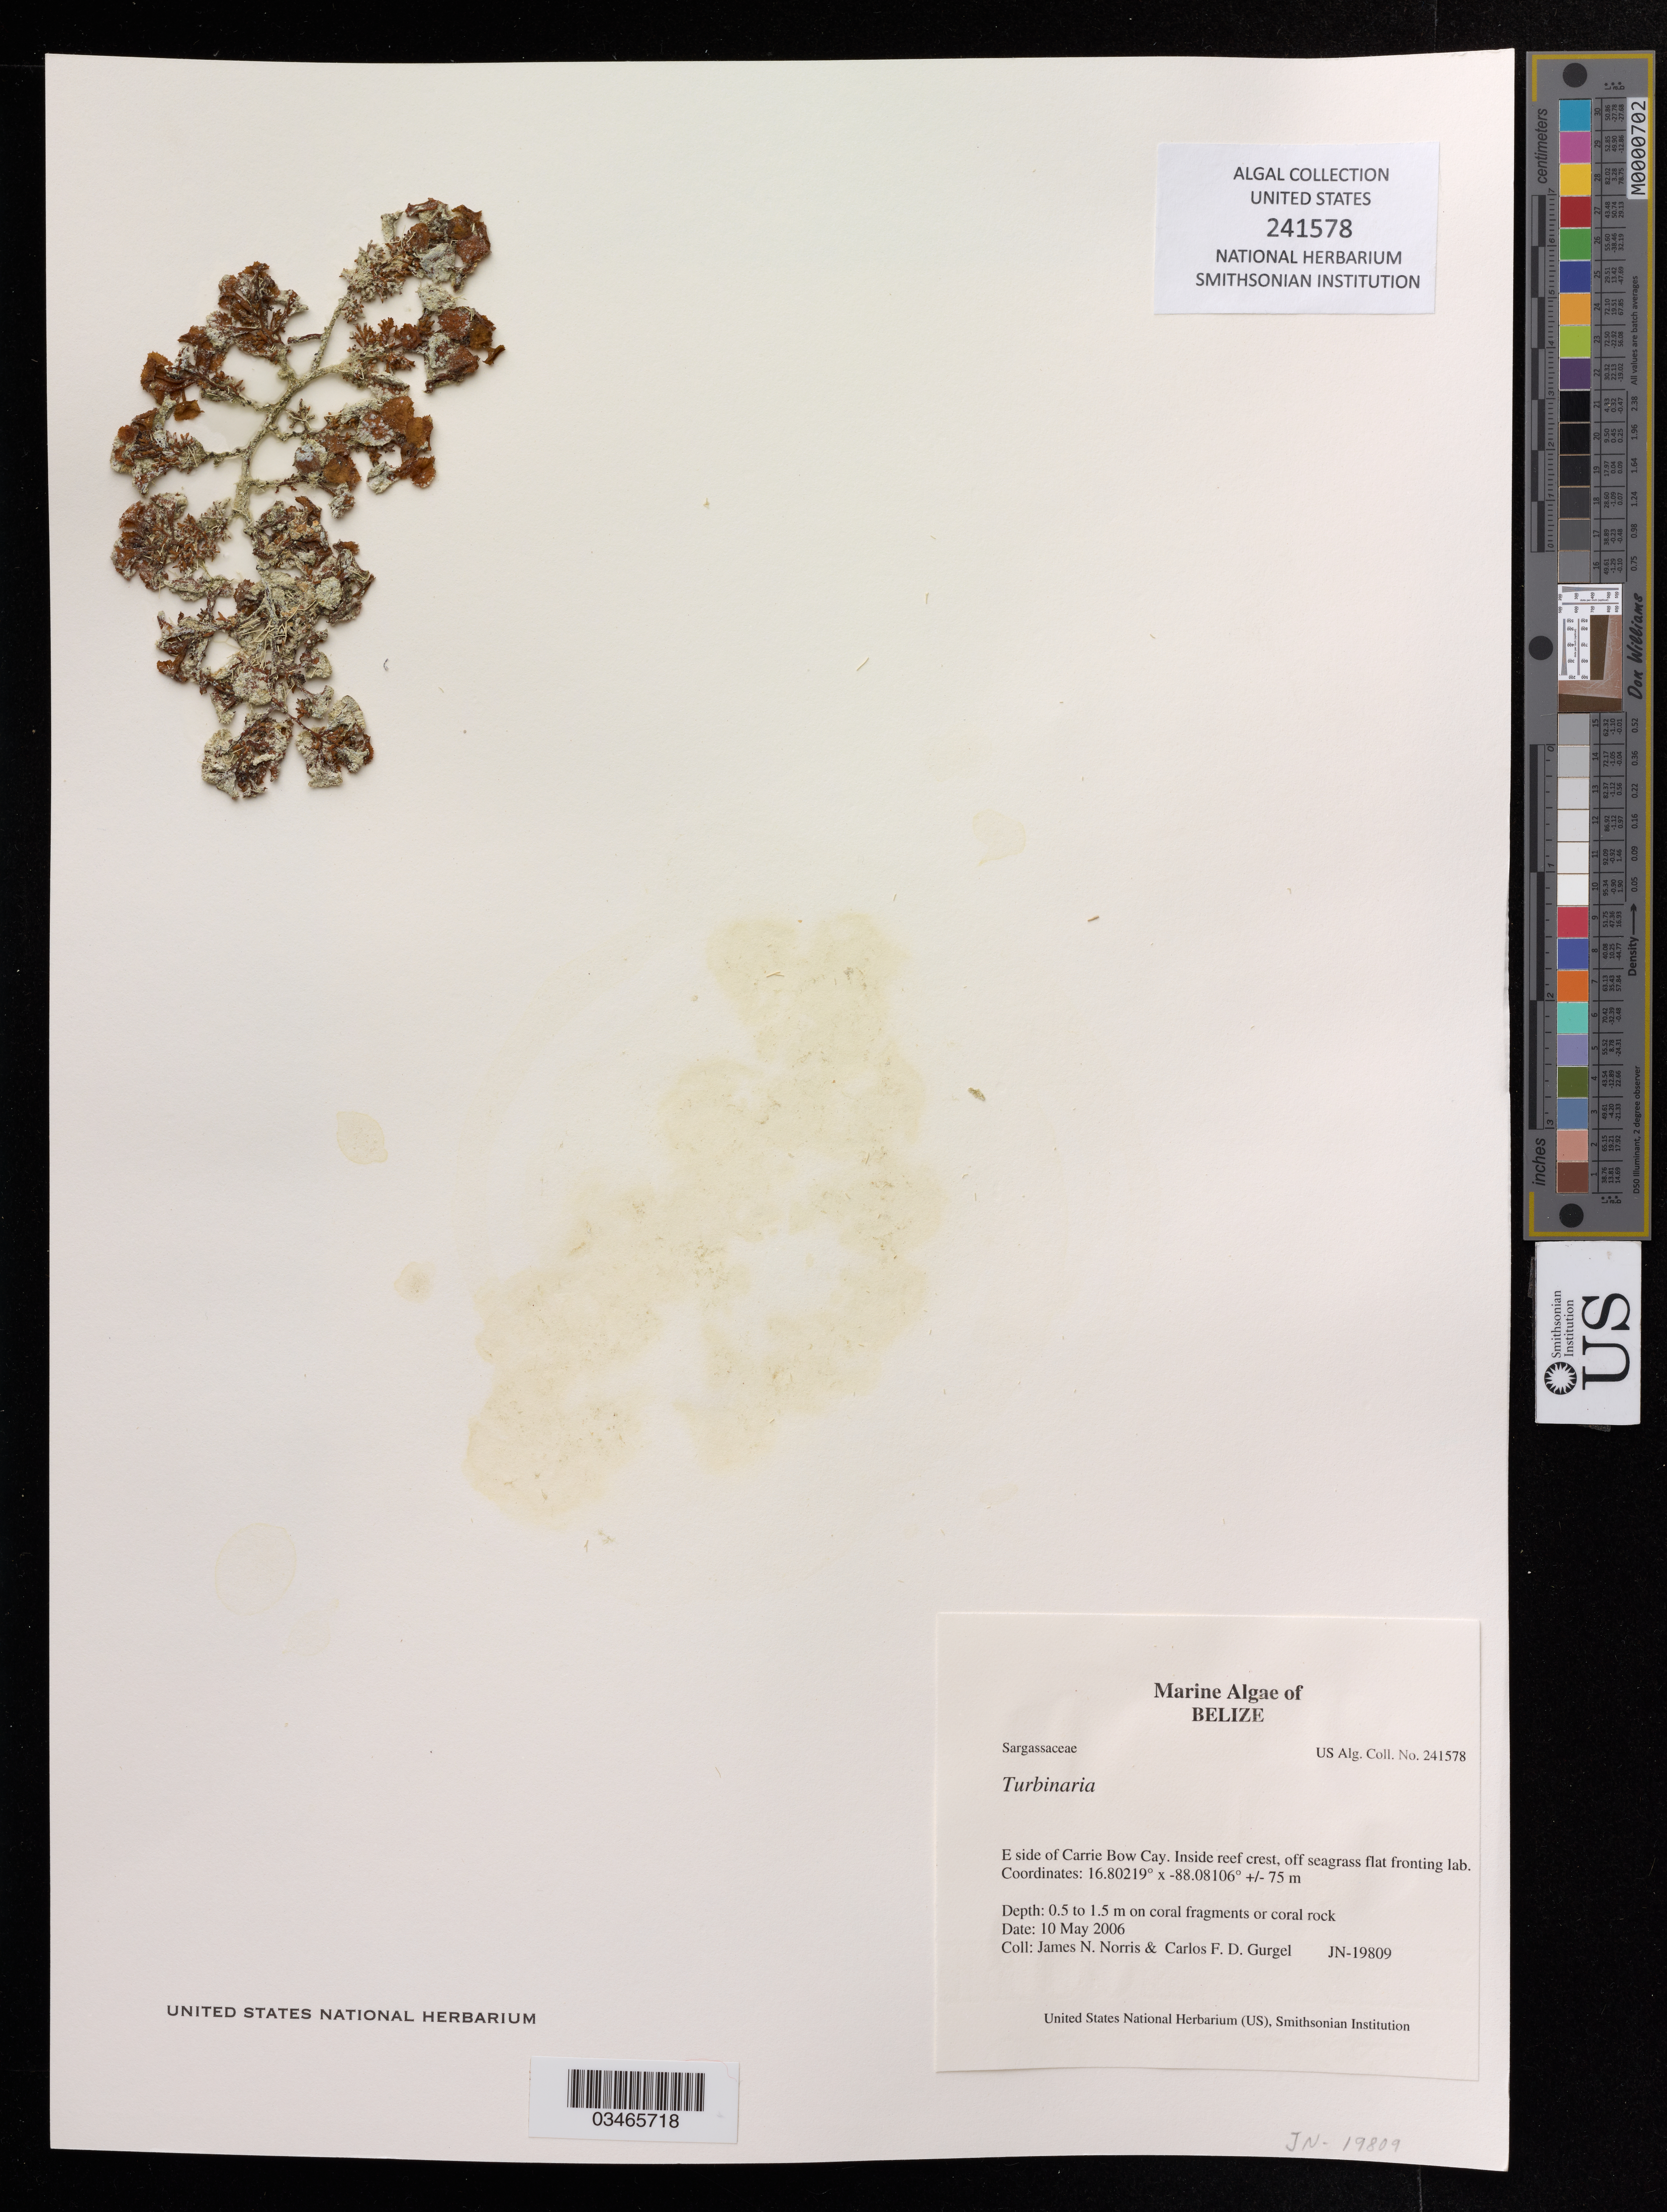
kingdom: Chromista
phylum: Ochrophyta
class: Phaeophyceae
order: Fucales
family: Sargassaceae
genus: Turbinaria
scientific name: Turbinaria sp.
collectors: J. Norris & C. Gurgel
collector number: JN-19809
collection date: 2006-05-10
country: Belize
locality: E side of Carrie Bow Cay. Inside reef crest, off seagrass flat fronting lab.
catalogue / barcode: US 241578